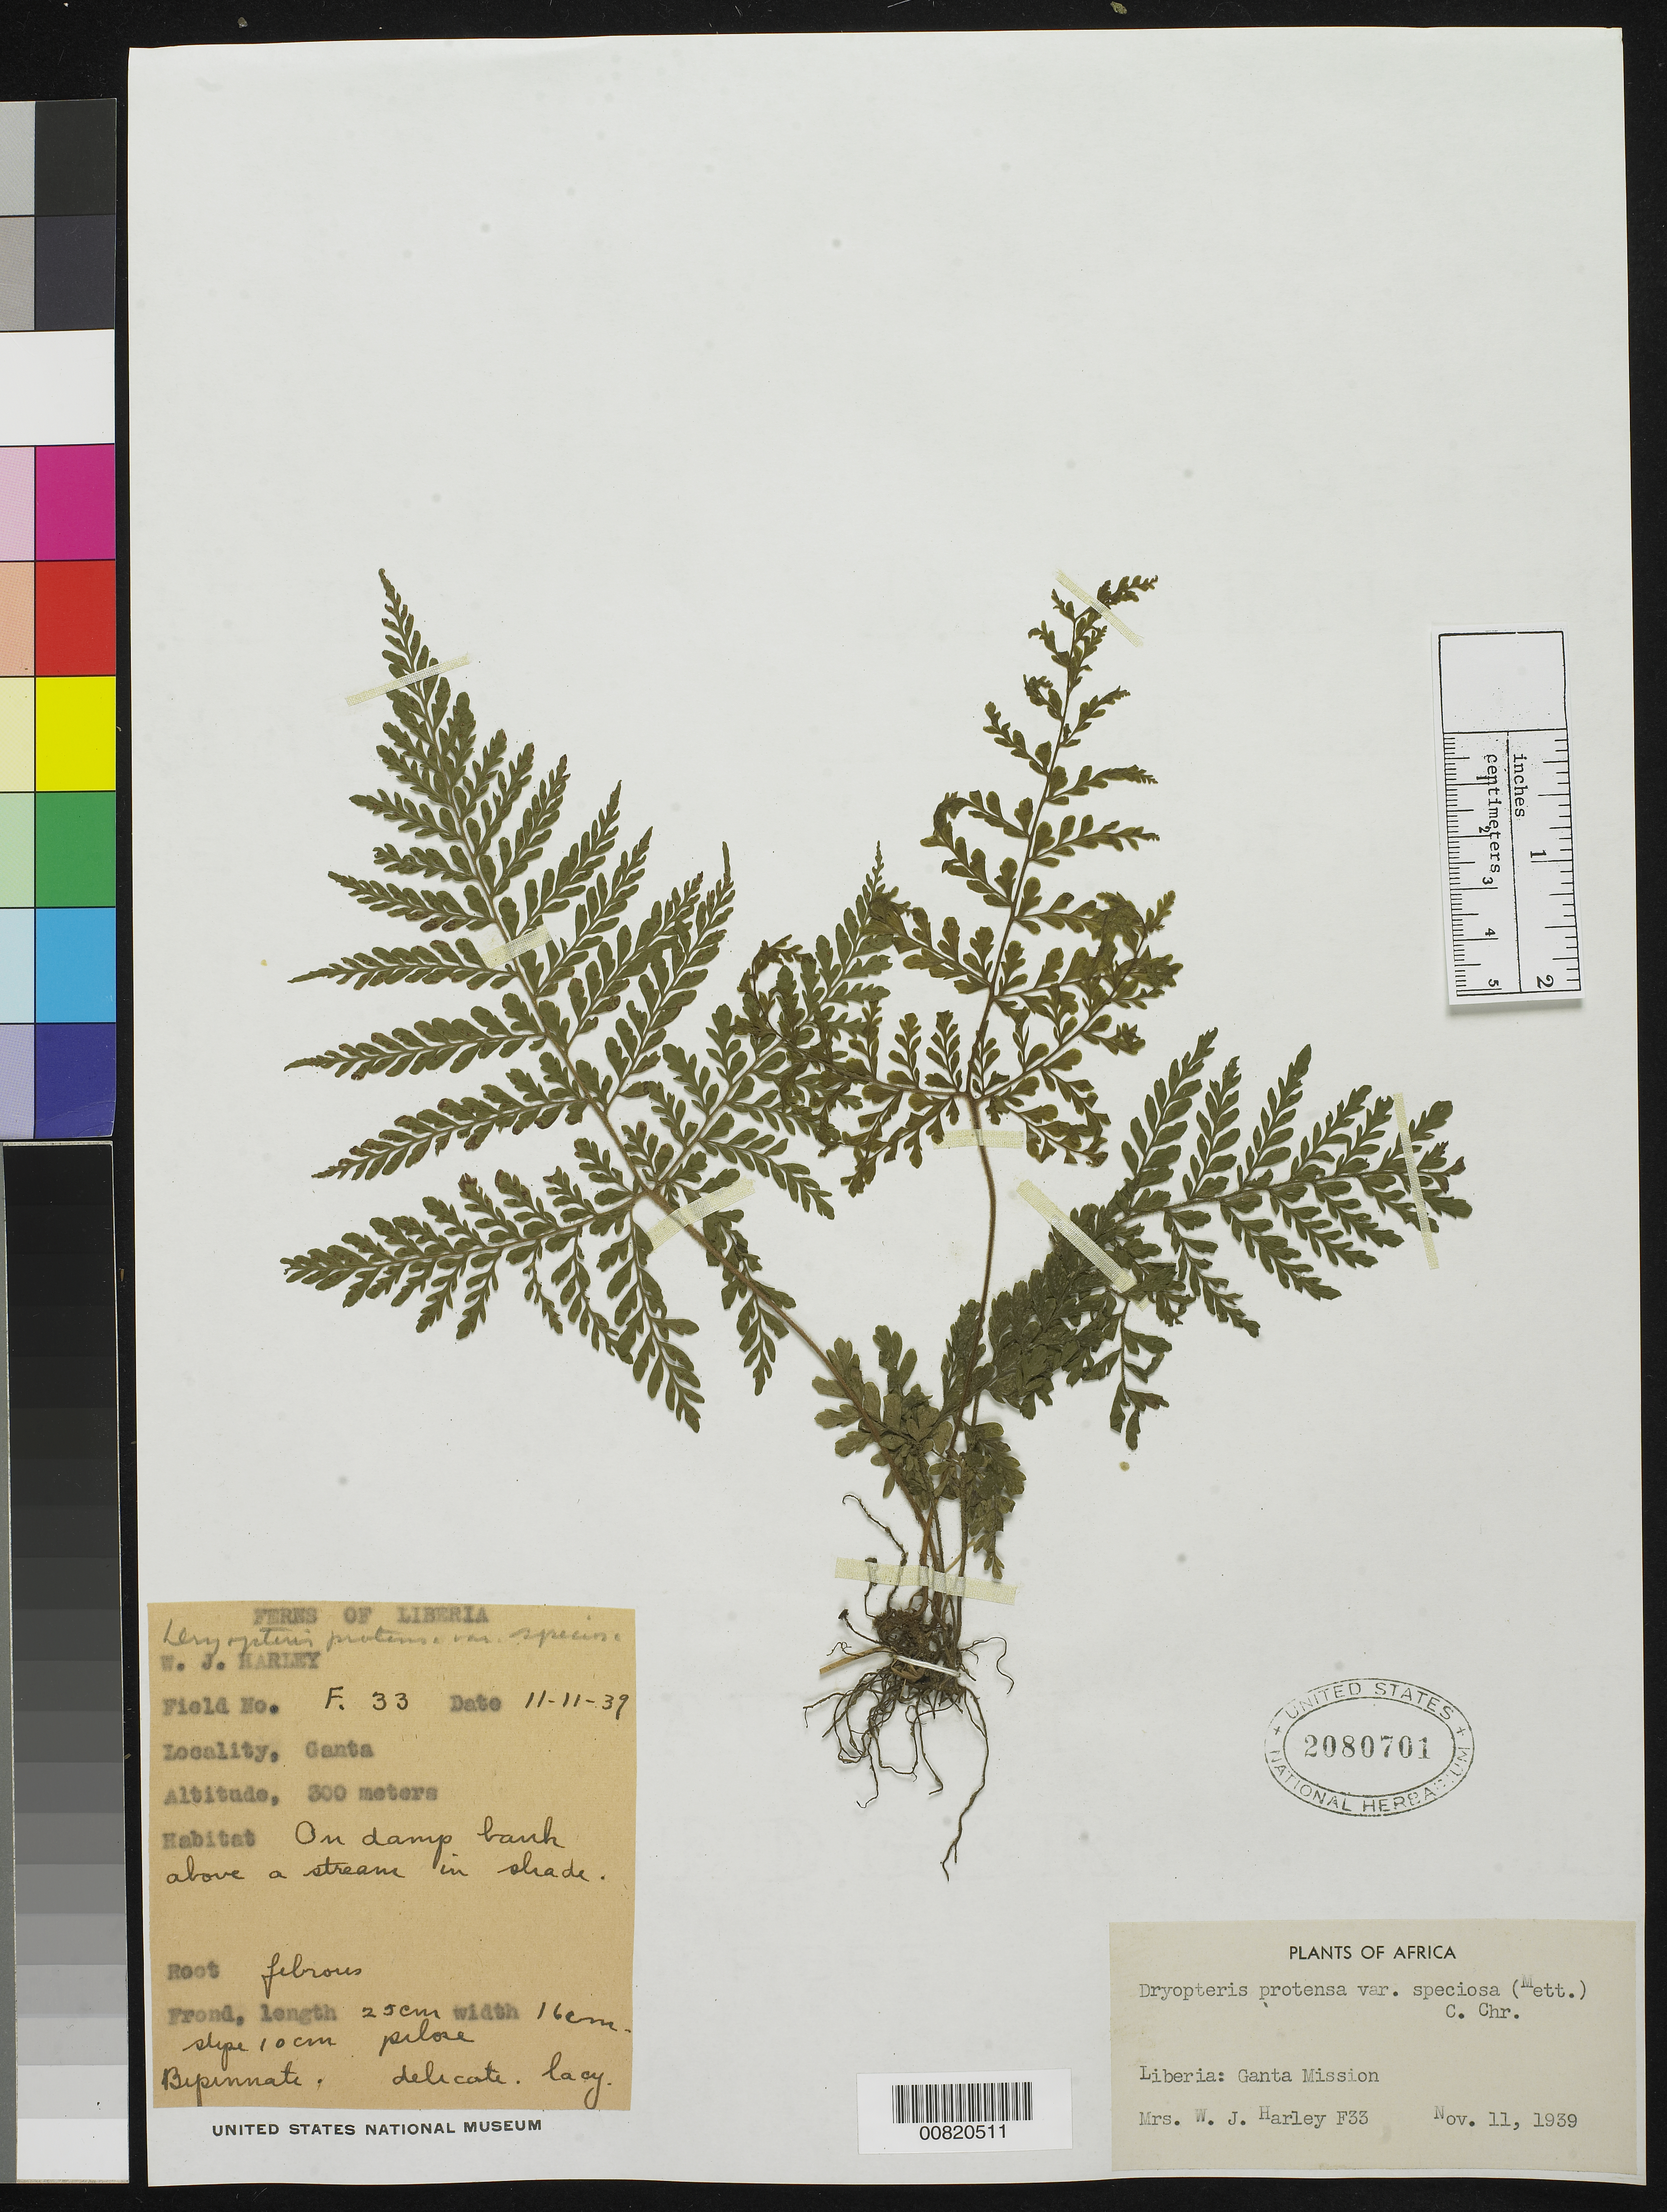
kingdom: Plantae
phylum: Tracheophyta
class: Polypodiopsida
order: Polypodiales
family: Tectariaceae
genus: Triplophyllum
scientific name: Triplophyllum pilosissimum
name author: (J. Sm. ex T. Moore)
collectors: Harley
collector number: F 35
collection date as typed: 11 Nov 1939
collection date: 1939-11-11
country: Liberia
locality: Ganta Mission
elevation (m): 300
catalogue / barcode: US 2080701